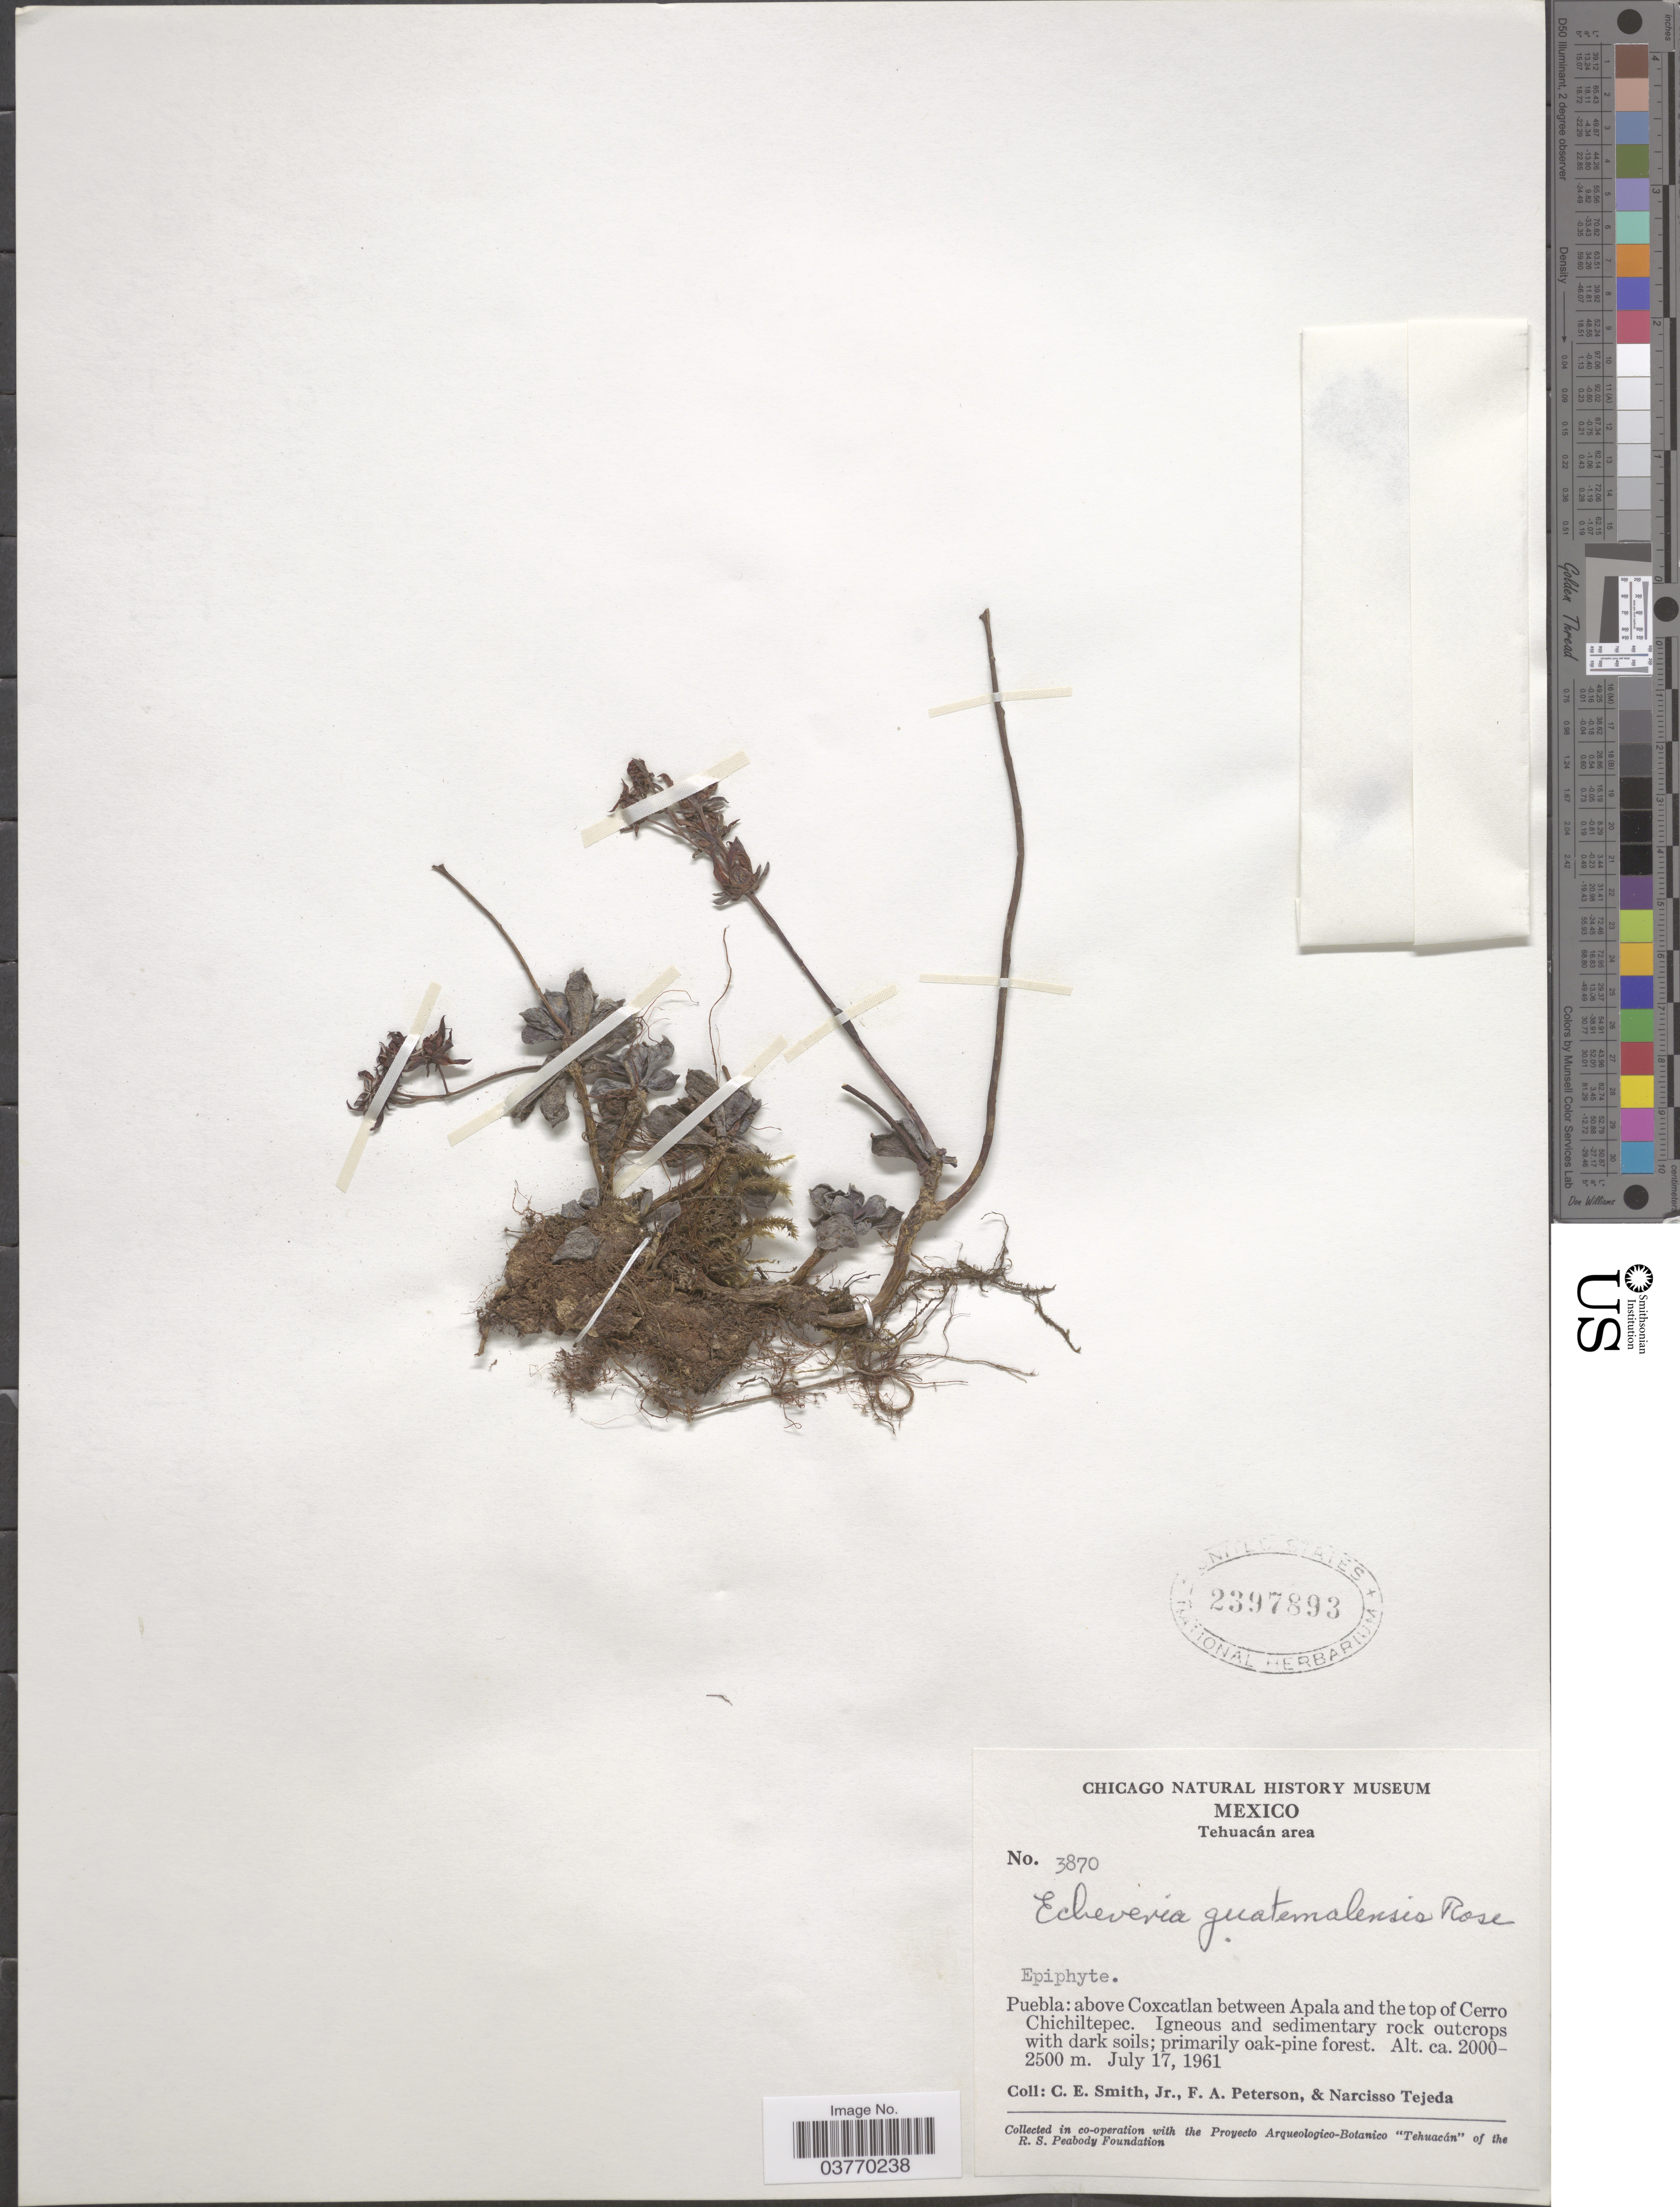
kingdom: Plantae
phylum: Tracheophyta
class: Magnoliopsida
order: Saxifragales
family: Crassulaceae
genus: Echeveria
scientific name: Echeveria guatemalensis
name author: Rose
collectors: C. E. Smith Jr., F. A. Peterson & N. Tejeda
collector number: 3870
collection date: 1961-07-17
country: Mexico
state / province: Puebla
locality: Tehuacán area. Above Coxcatlan between Apala and the top of Cerro Chichiltepec.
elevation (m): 2000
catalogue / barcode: US 2397893